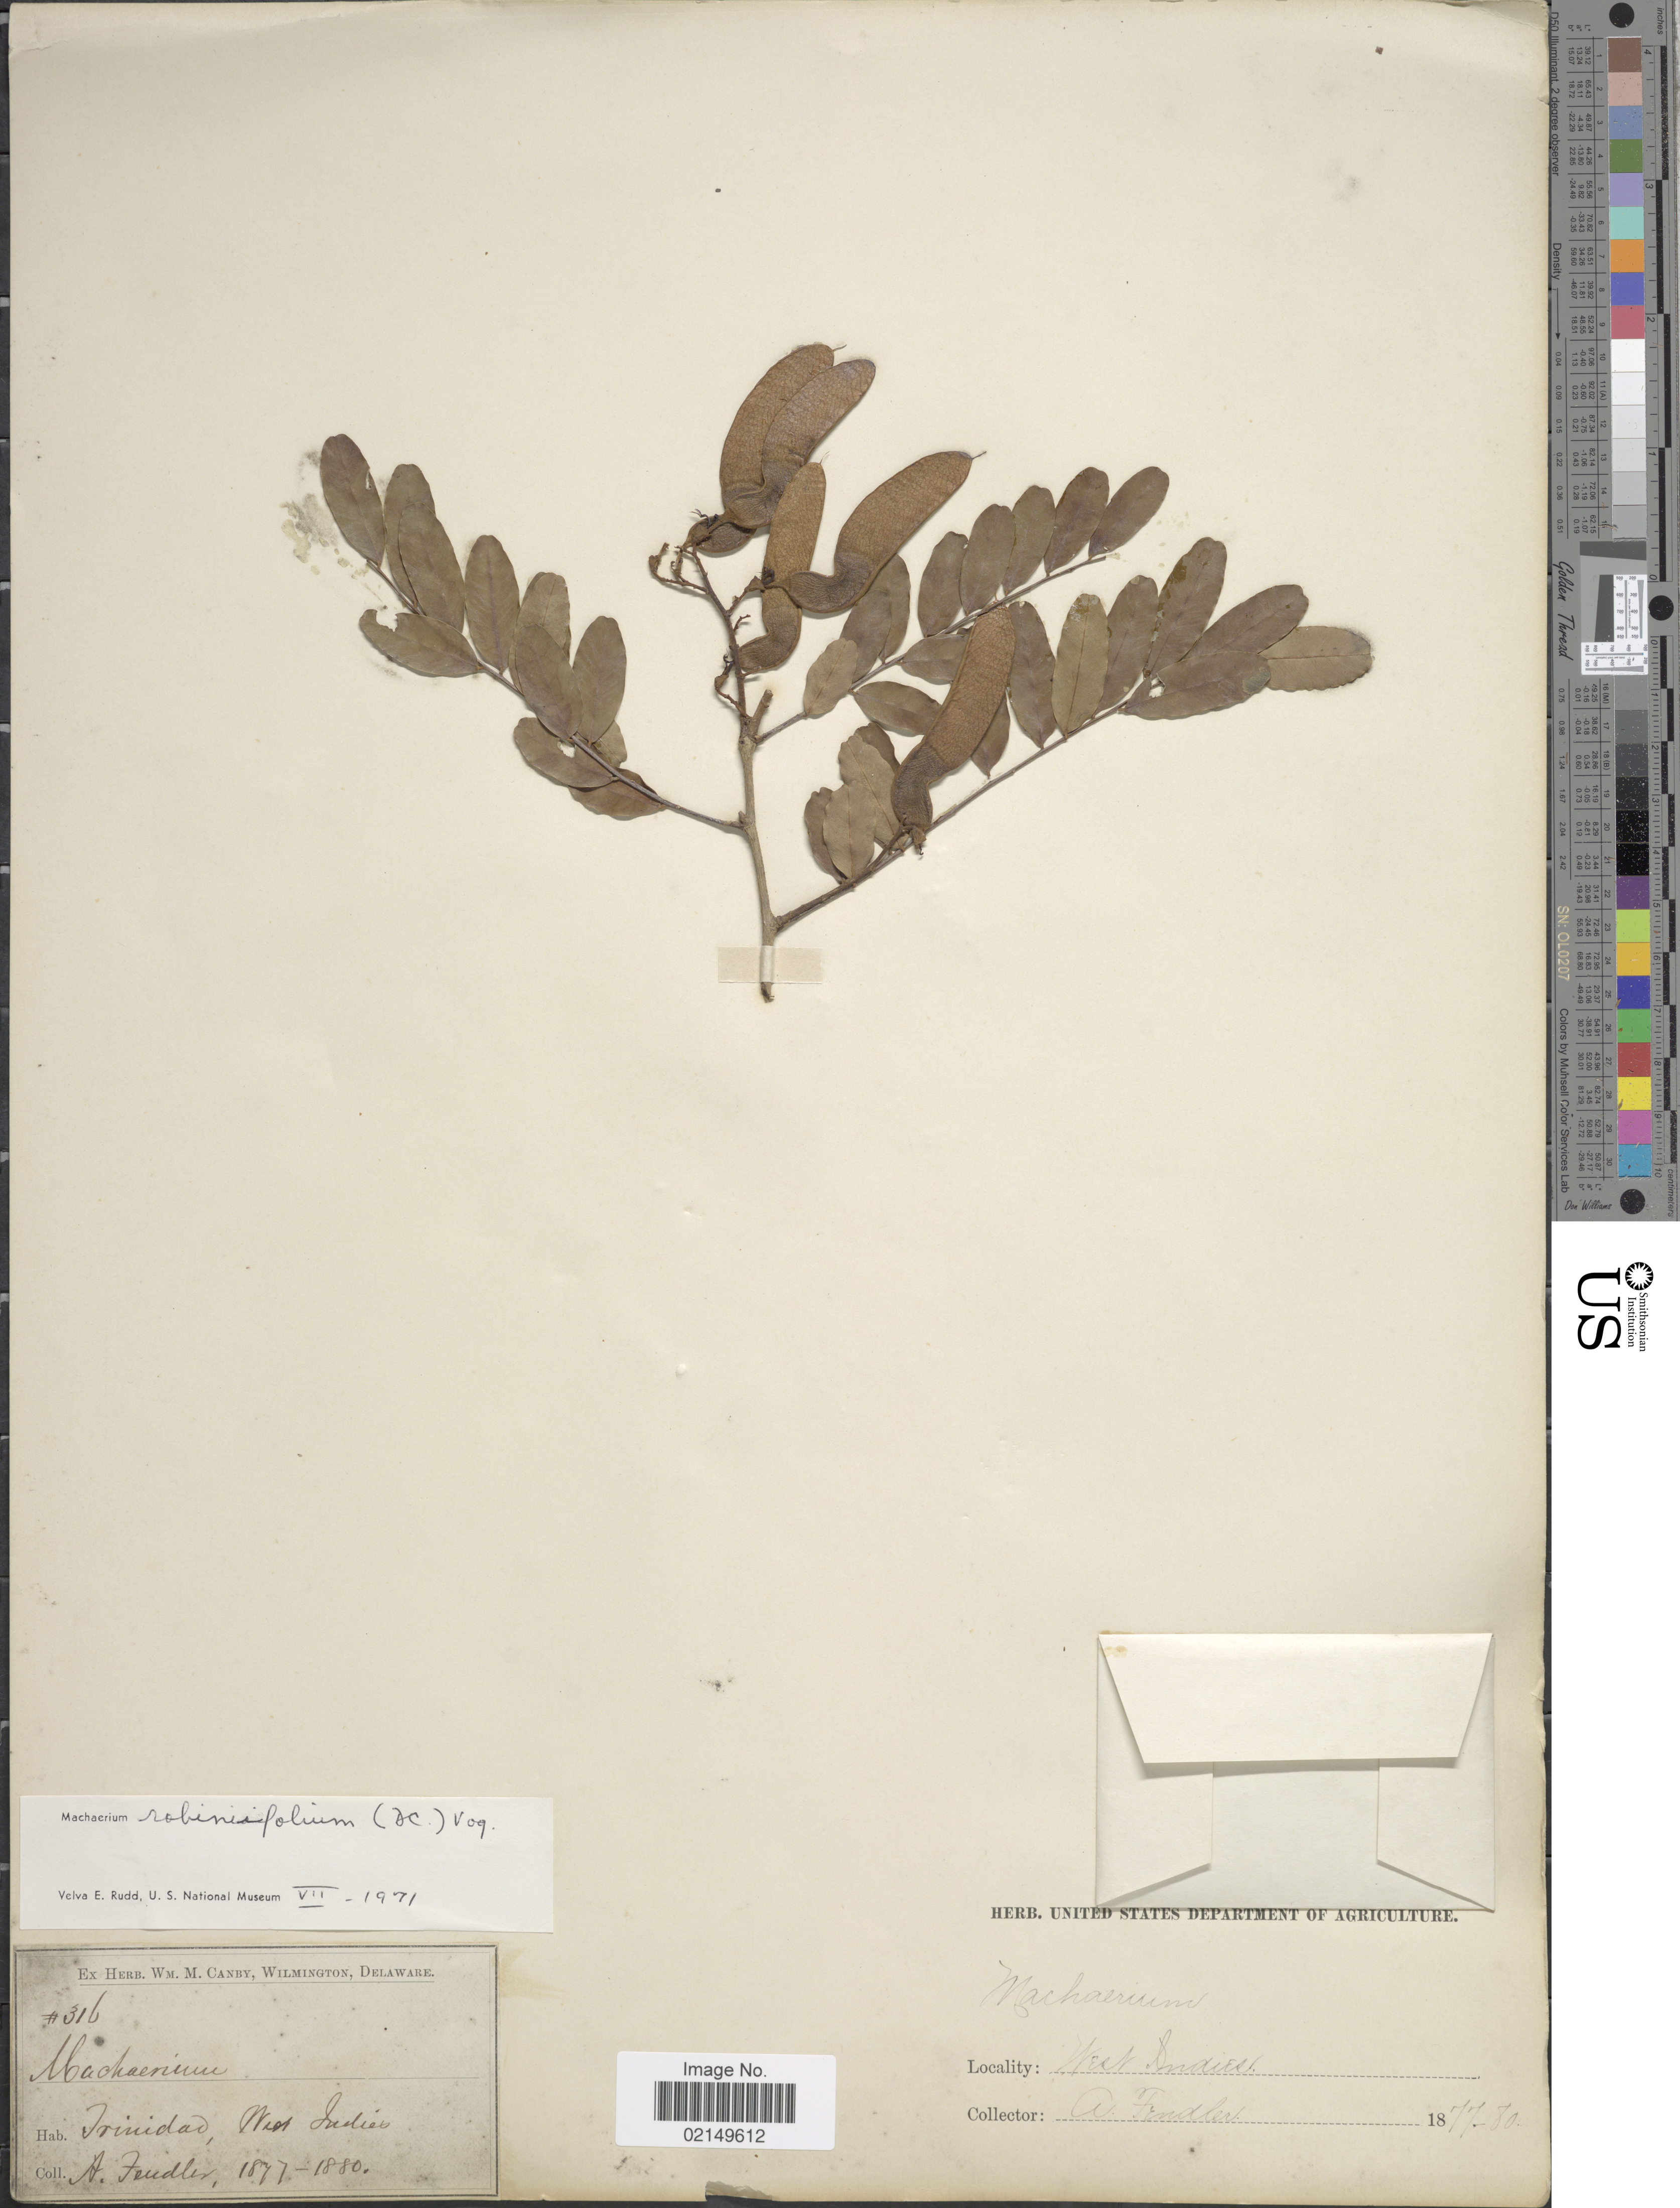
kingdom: Plantae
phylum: Tracheophyta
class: Magnoliopsida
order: Fabales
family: Fabaceae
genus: Machaerium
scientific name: Machaerium robinifolium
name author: (DC.) Vogel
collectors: A. Fendler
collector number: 316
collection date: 1877/1880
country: Trinidad and Tobago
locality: Trinidad, West Indies